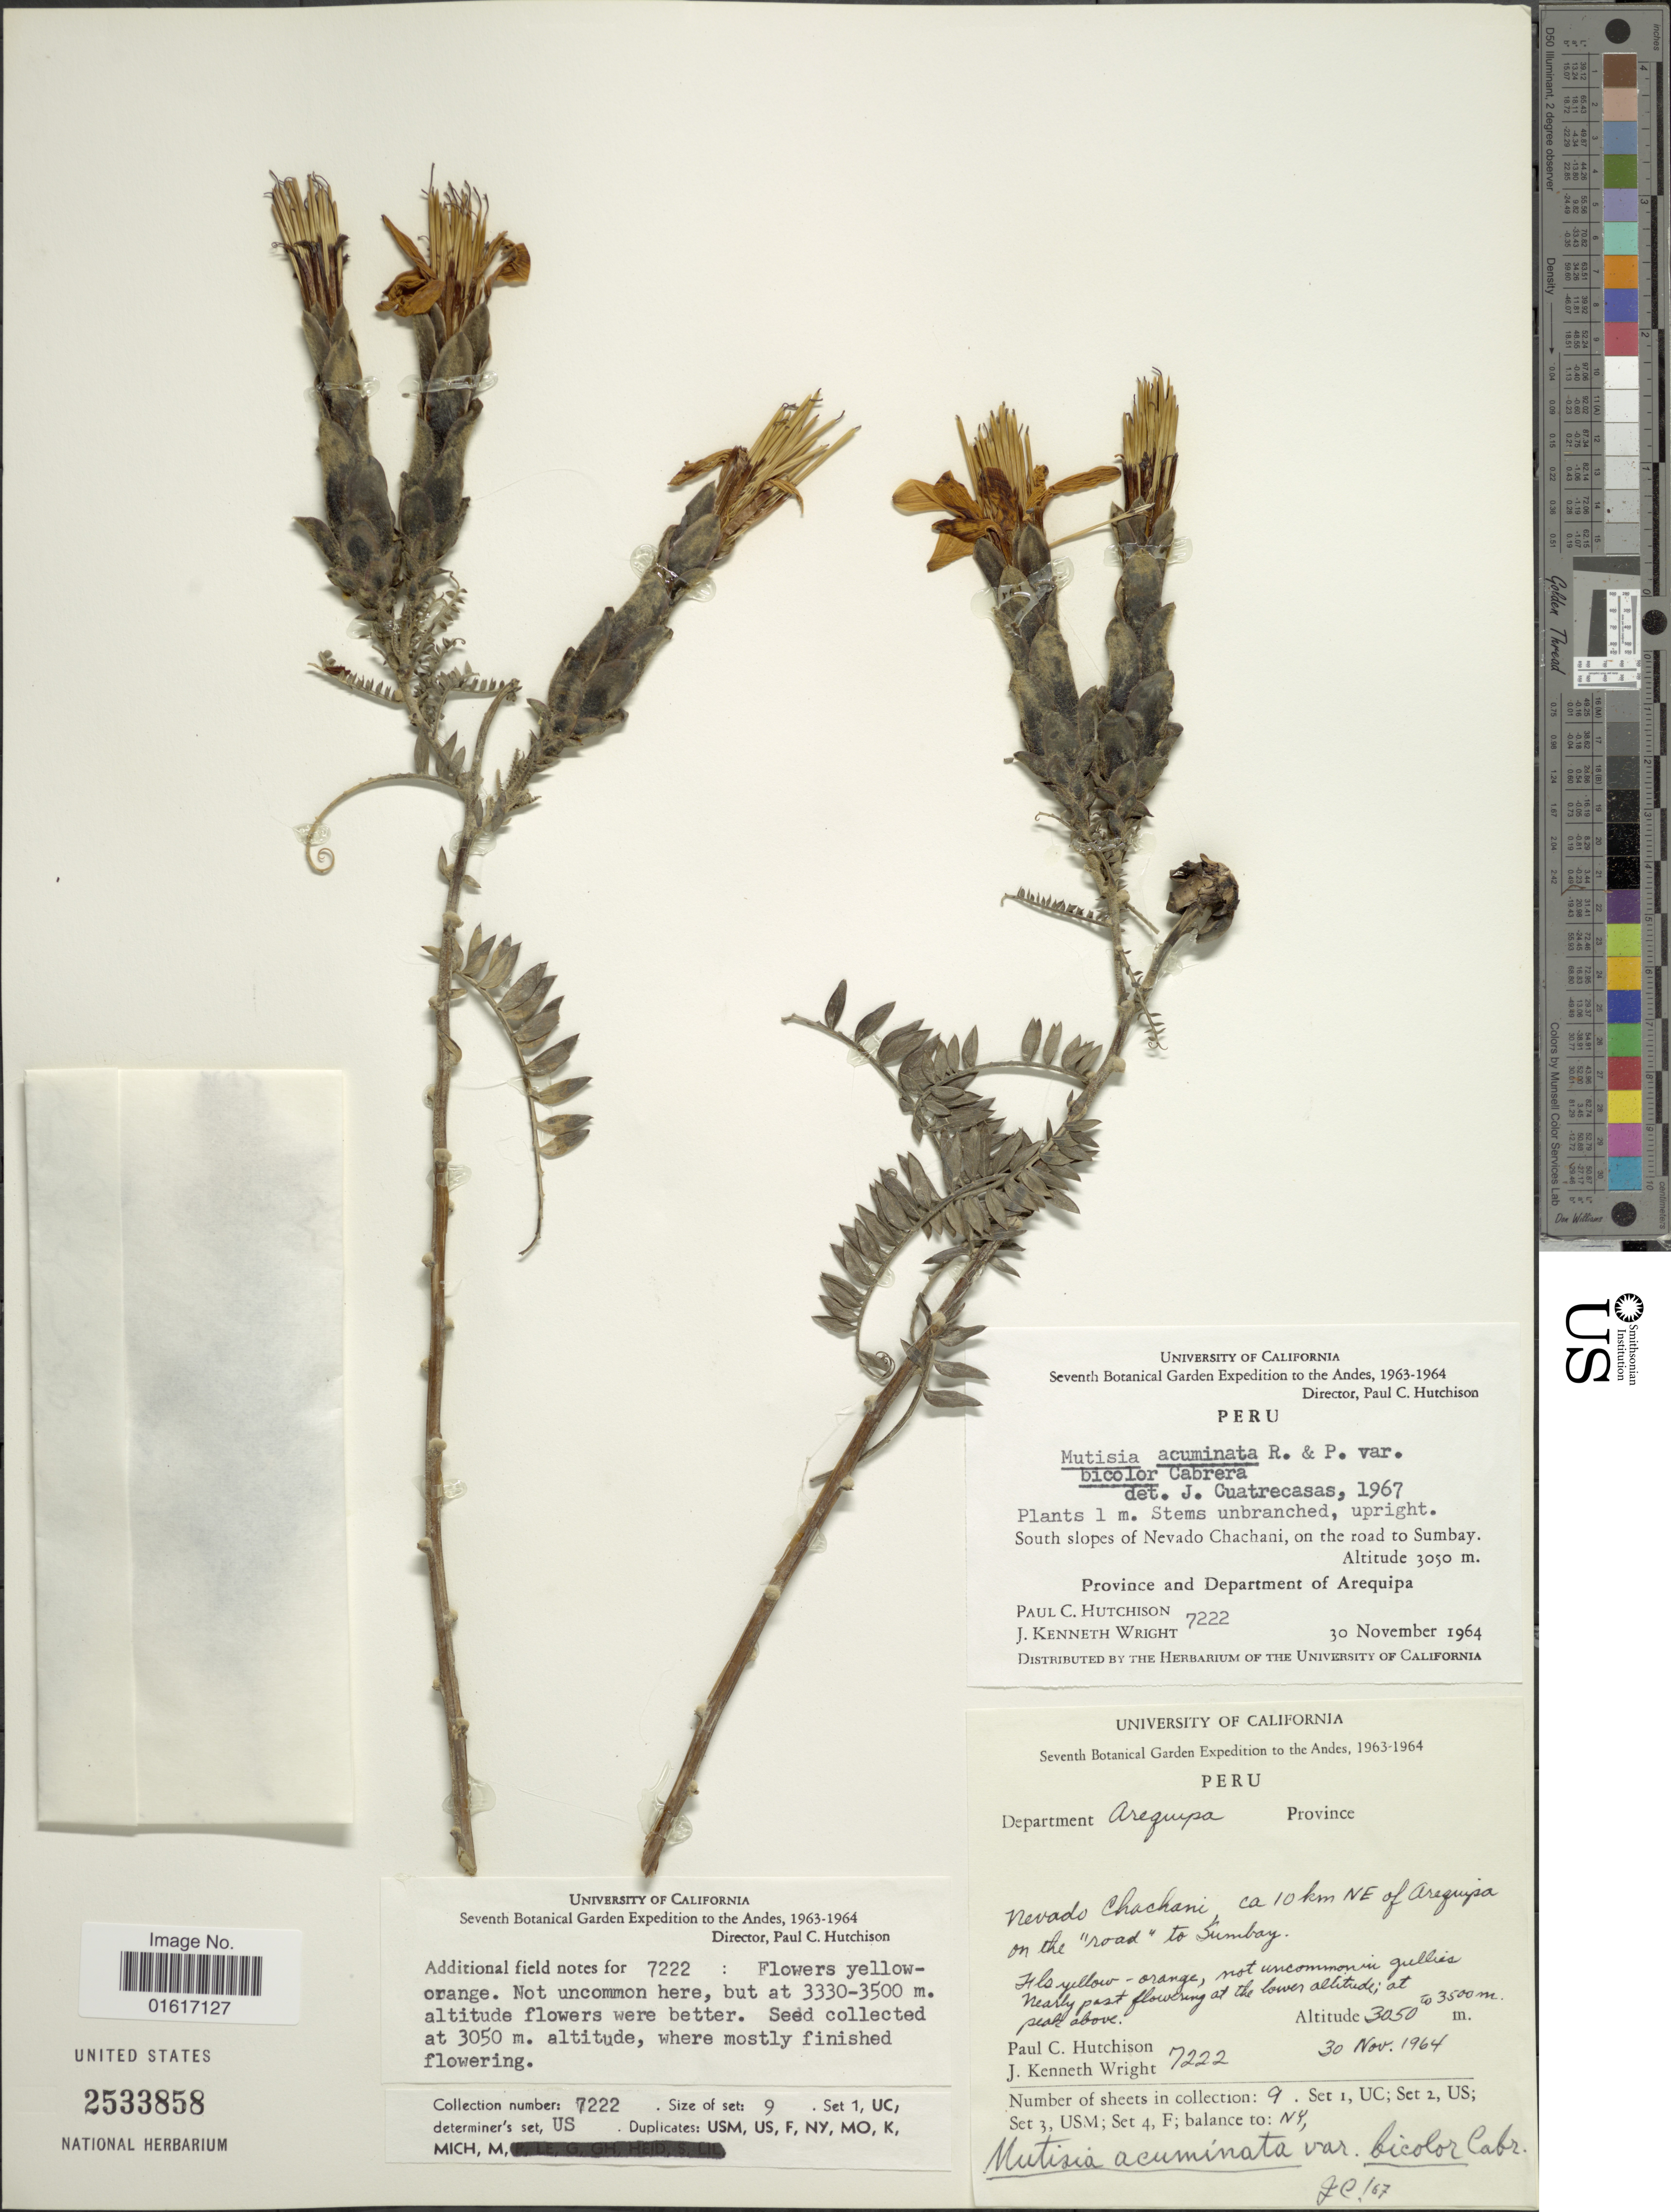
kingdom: Plantae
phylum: Tracheophyta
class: Magnoliopsida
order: Asterales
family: Asteraceae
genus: Mutisia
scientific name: Mutisia acuminata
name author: Ruiz & Pav.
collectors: P. C. Hutchison & J. K. Wright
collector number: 7222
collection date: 1964-11-30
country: Peru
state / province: Arequipa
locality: Andes. South slopes of Nevado Chachani, ca 10 km NE of Arequipa, on the road to Sumbay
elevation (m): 3050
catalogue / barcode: US 2533858